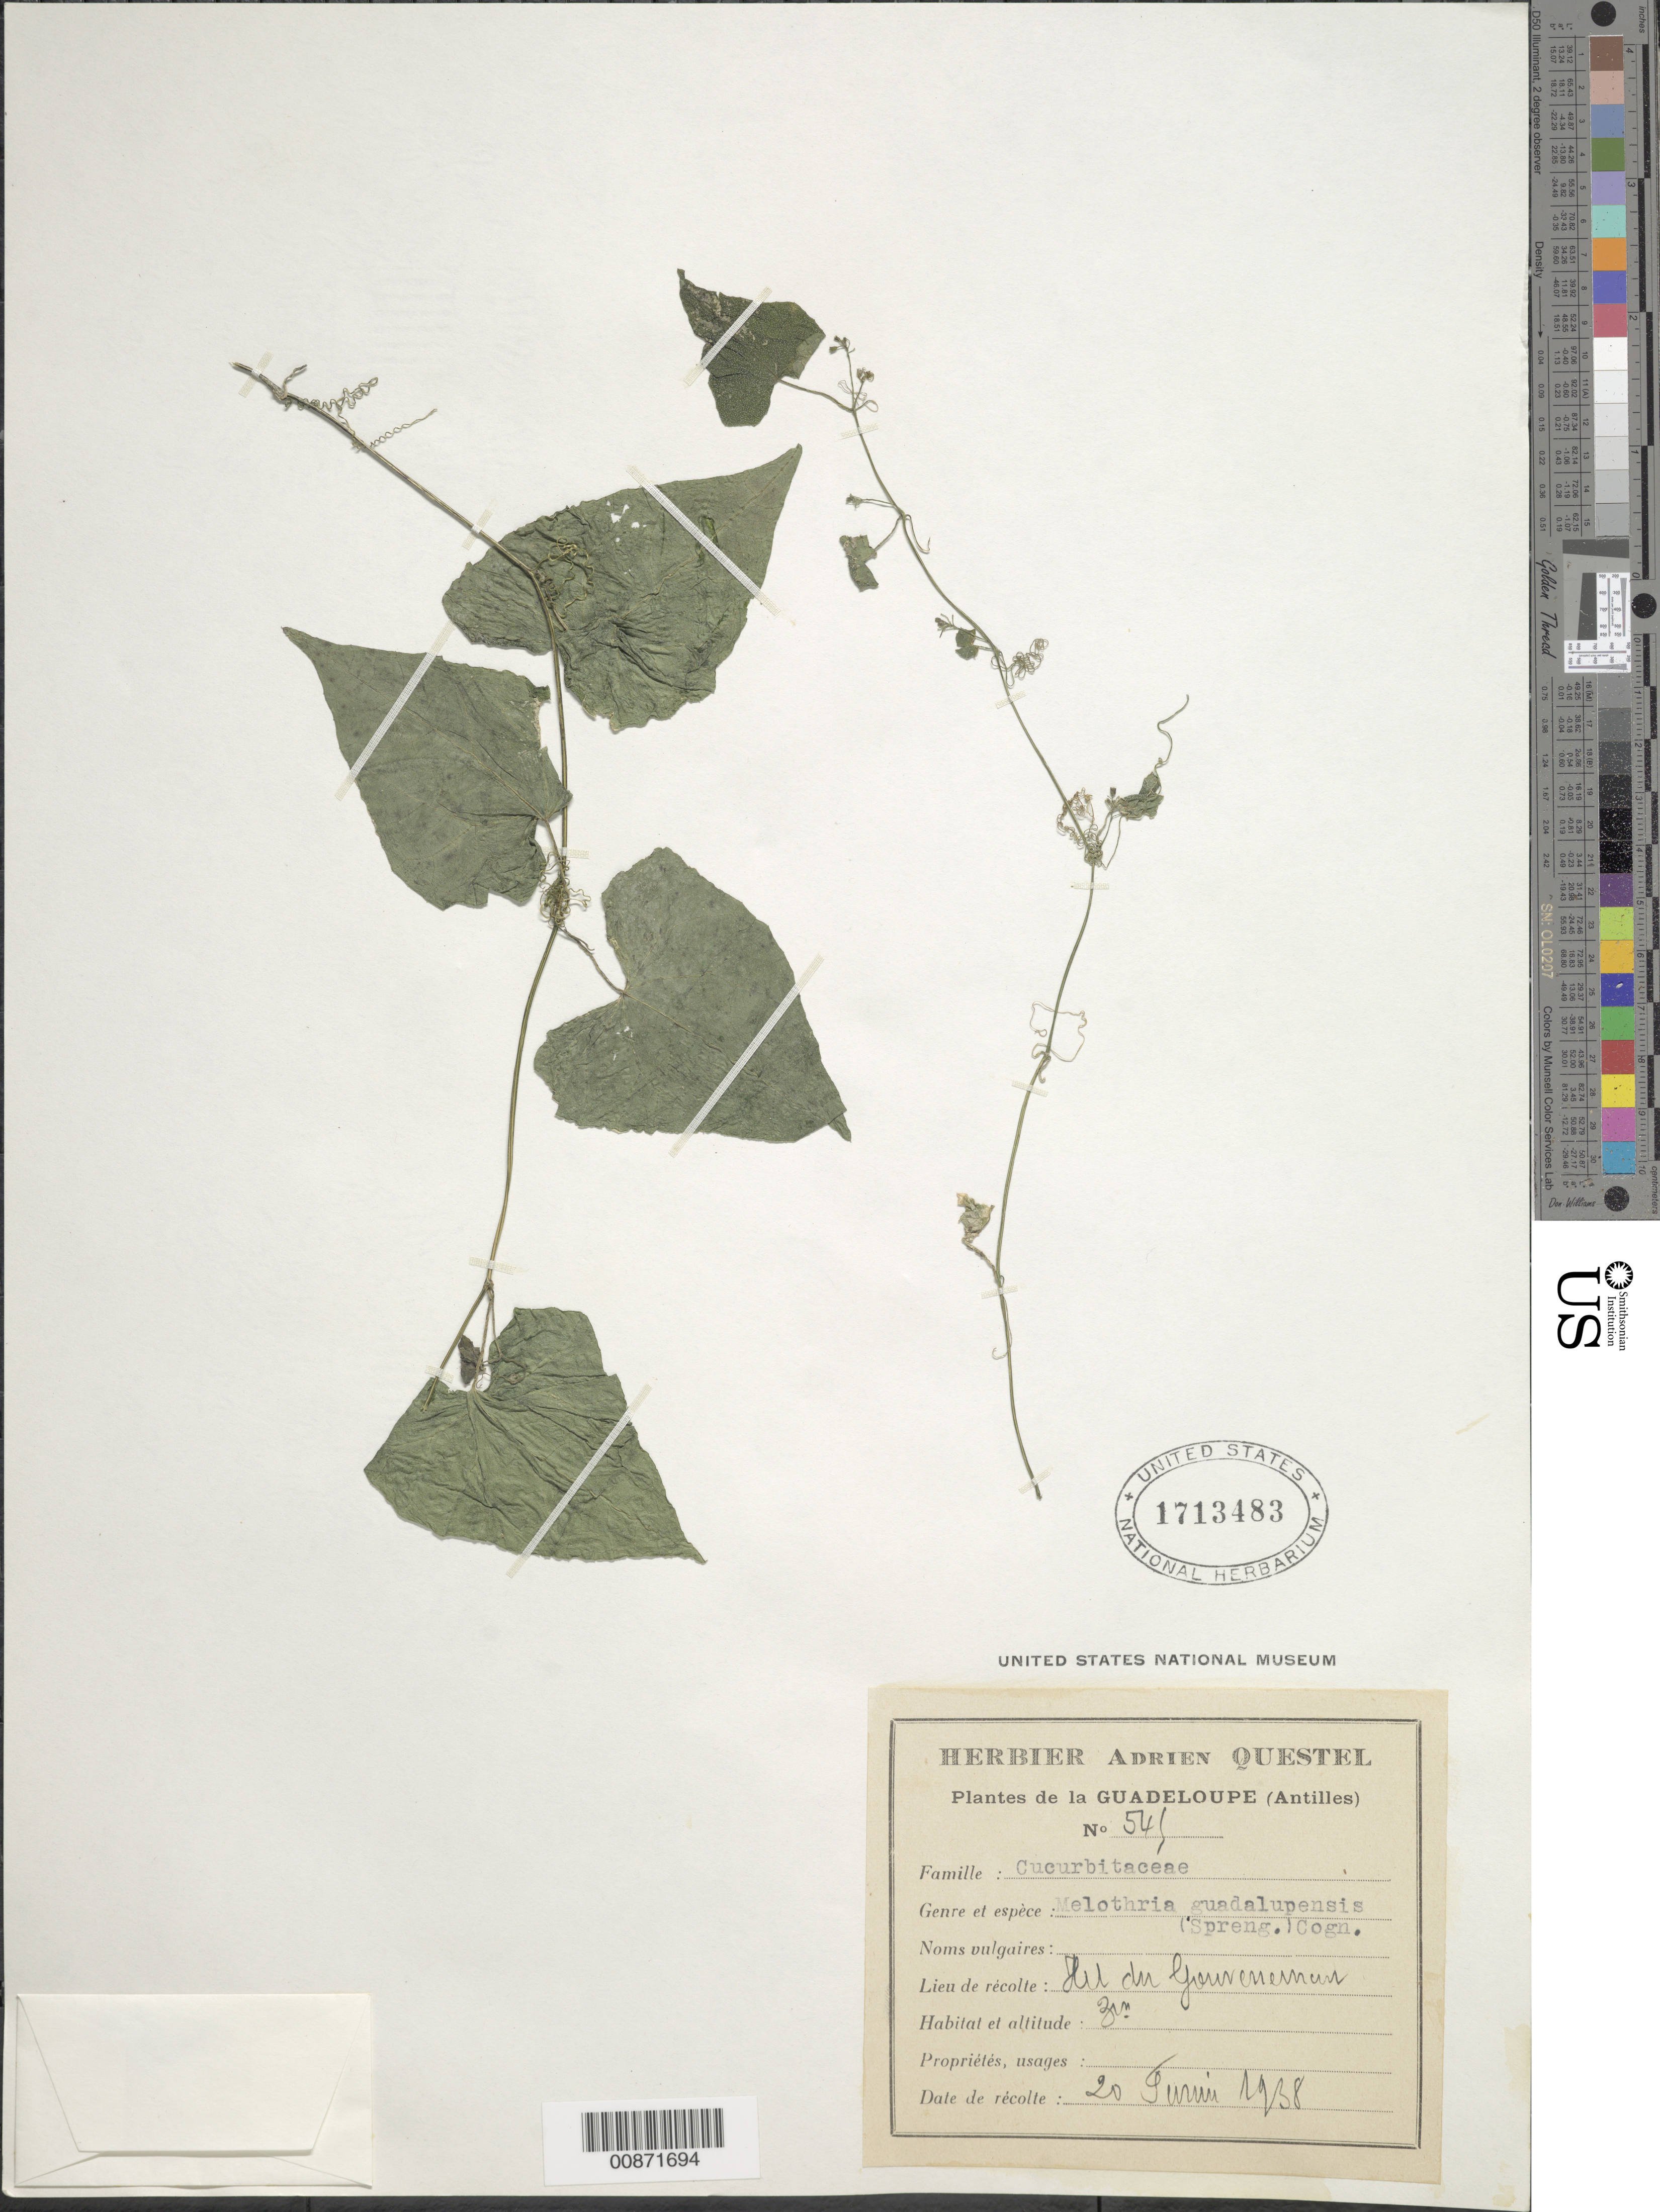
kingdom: Plantae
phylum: Tracheophyta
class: Magnoliopsida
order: Cucurbitales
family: Cucurbitaceae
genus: Melothria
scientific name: Melothria pendula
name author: L.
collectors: A. Questel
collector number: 549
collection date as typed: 20 Feb 1938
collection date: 1938-02-20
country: Guadeloupe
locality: Gonveneman (sp?)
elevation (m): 3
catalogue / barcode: US 171348